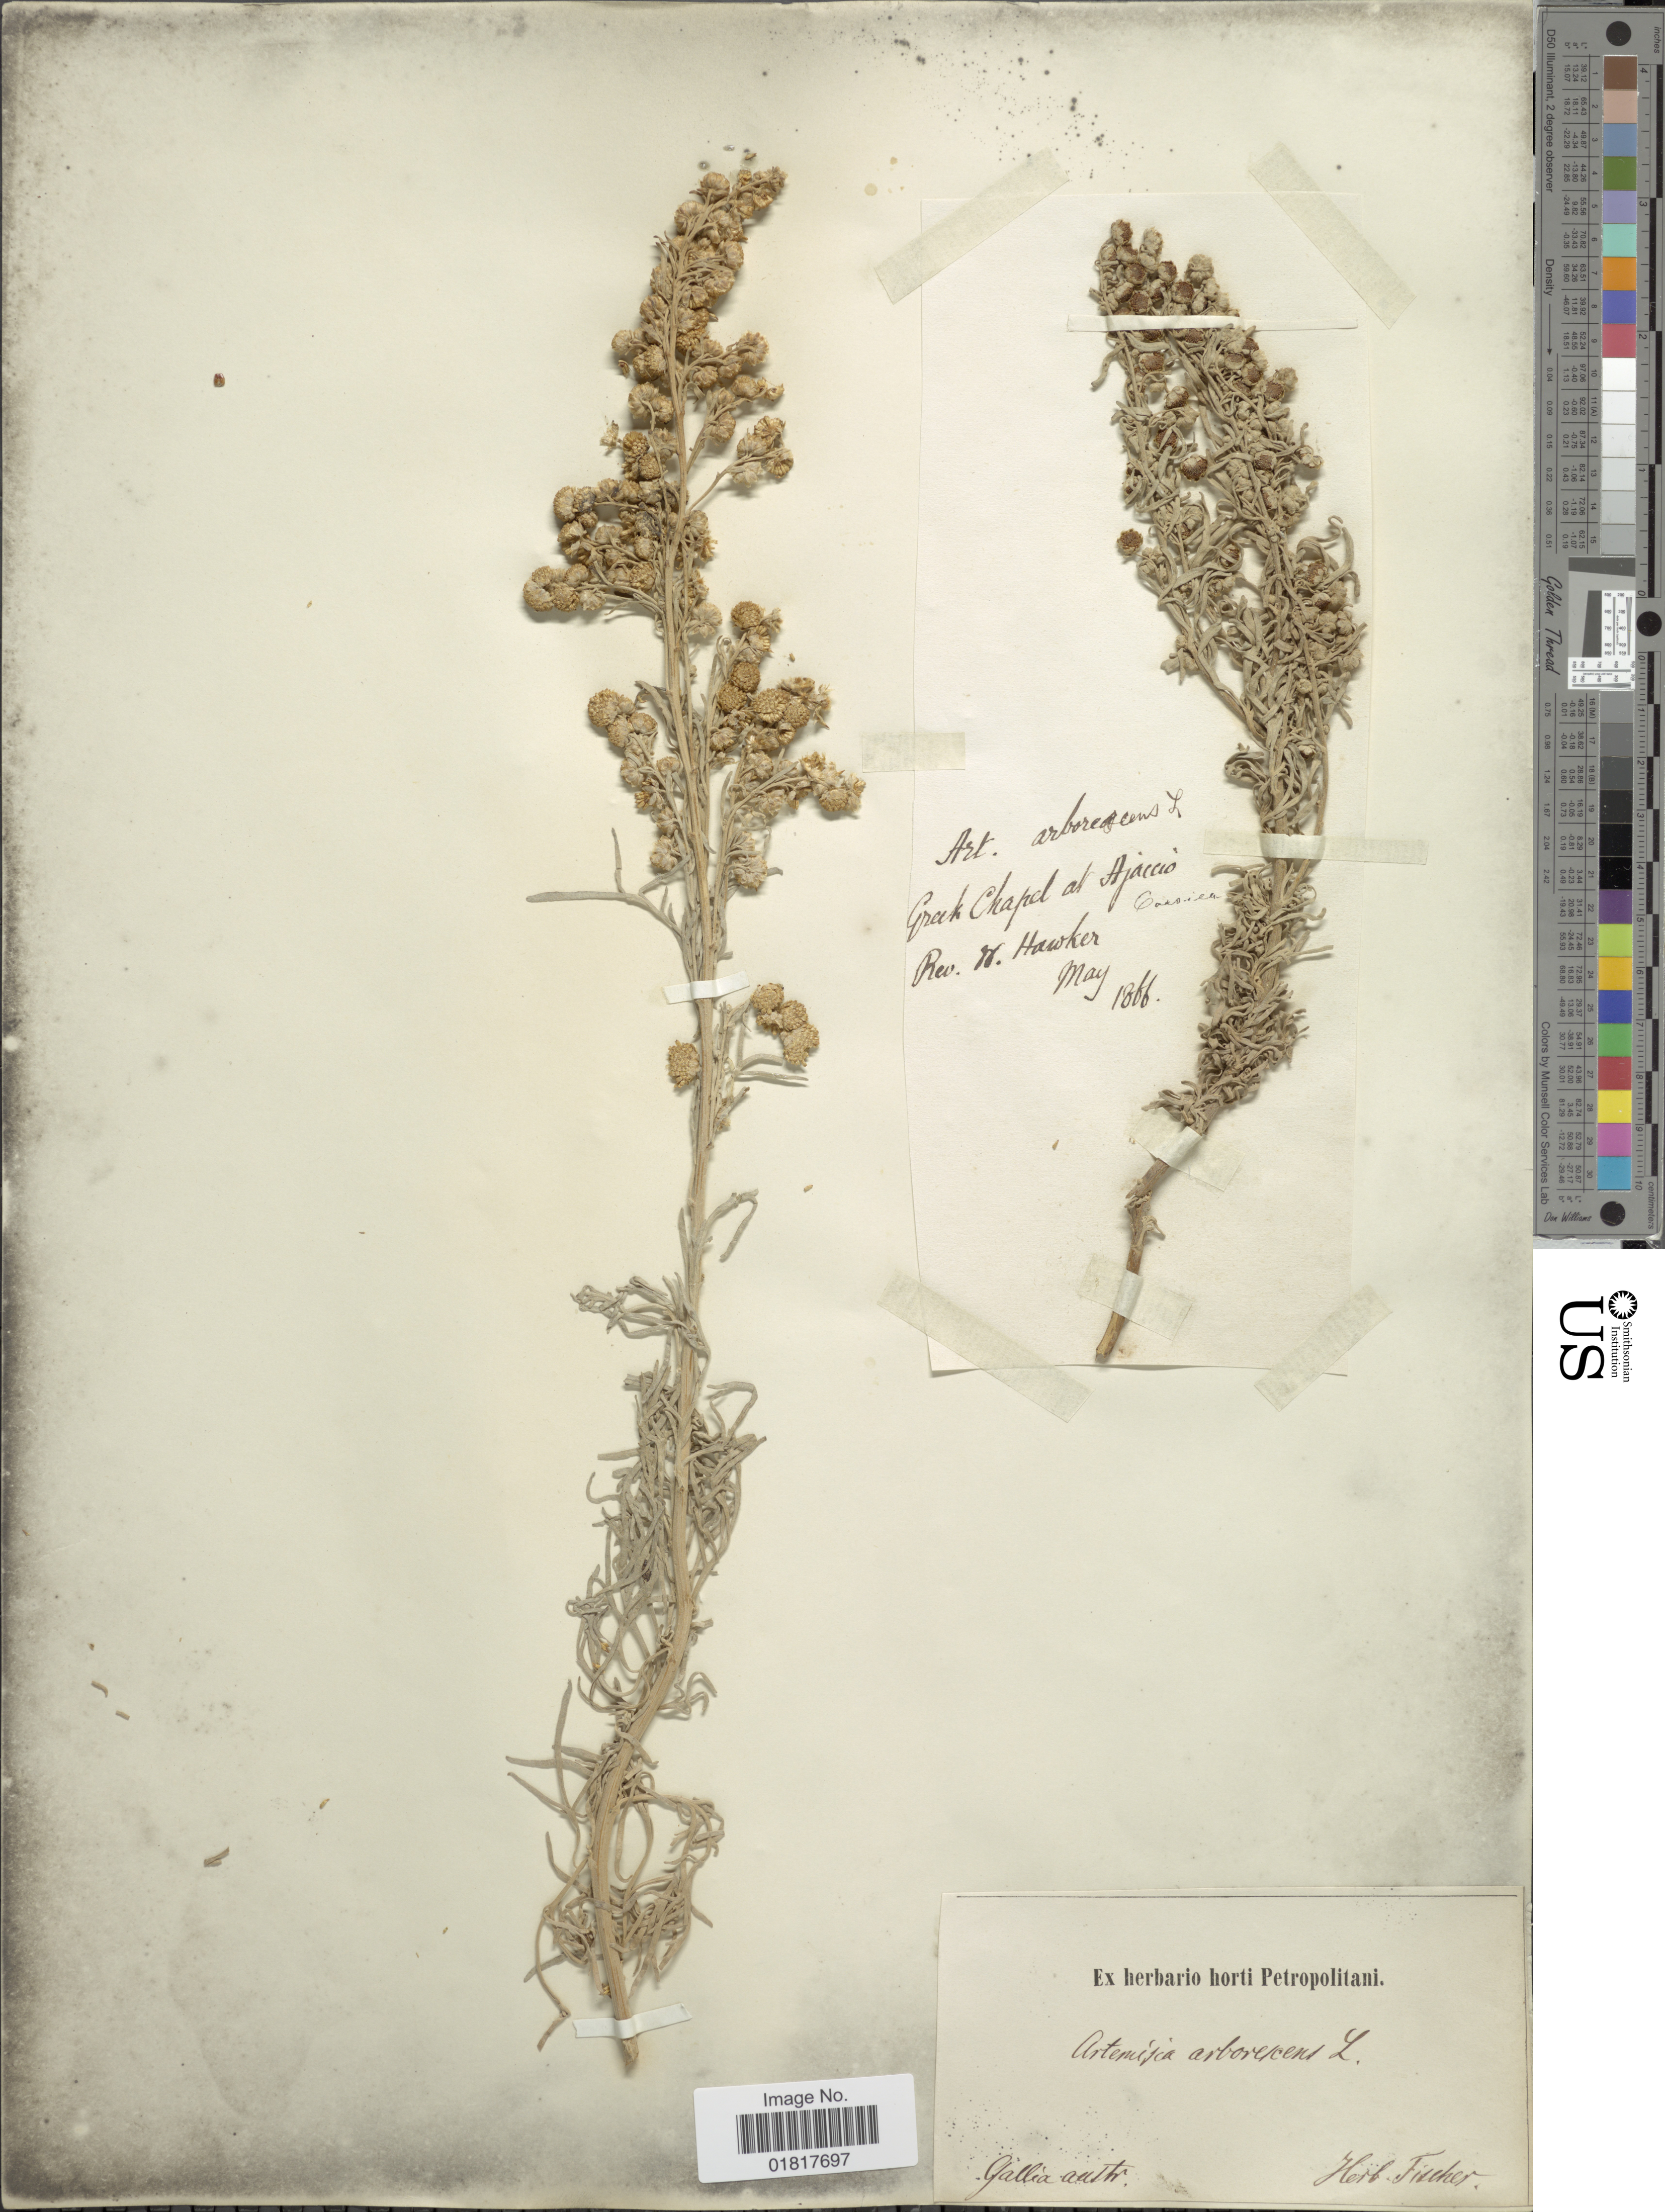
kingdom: Plantae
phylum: Tracheophyta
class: Magnoliopsida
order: Asterales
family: Asteraceae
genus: Artemisia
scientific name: Artemisia arborescens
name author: L.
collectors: ex Herb. Fischer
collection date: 1866-05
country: France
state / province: Corsica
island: Corse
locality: Creek Chapel ad Ajaccio [interpreted]